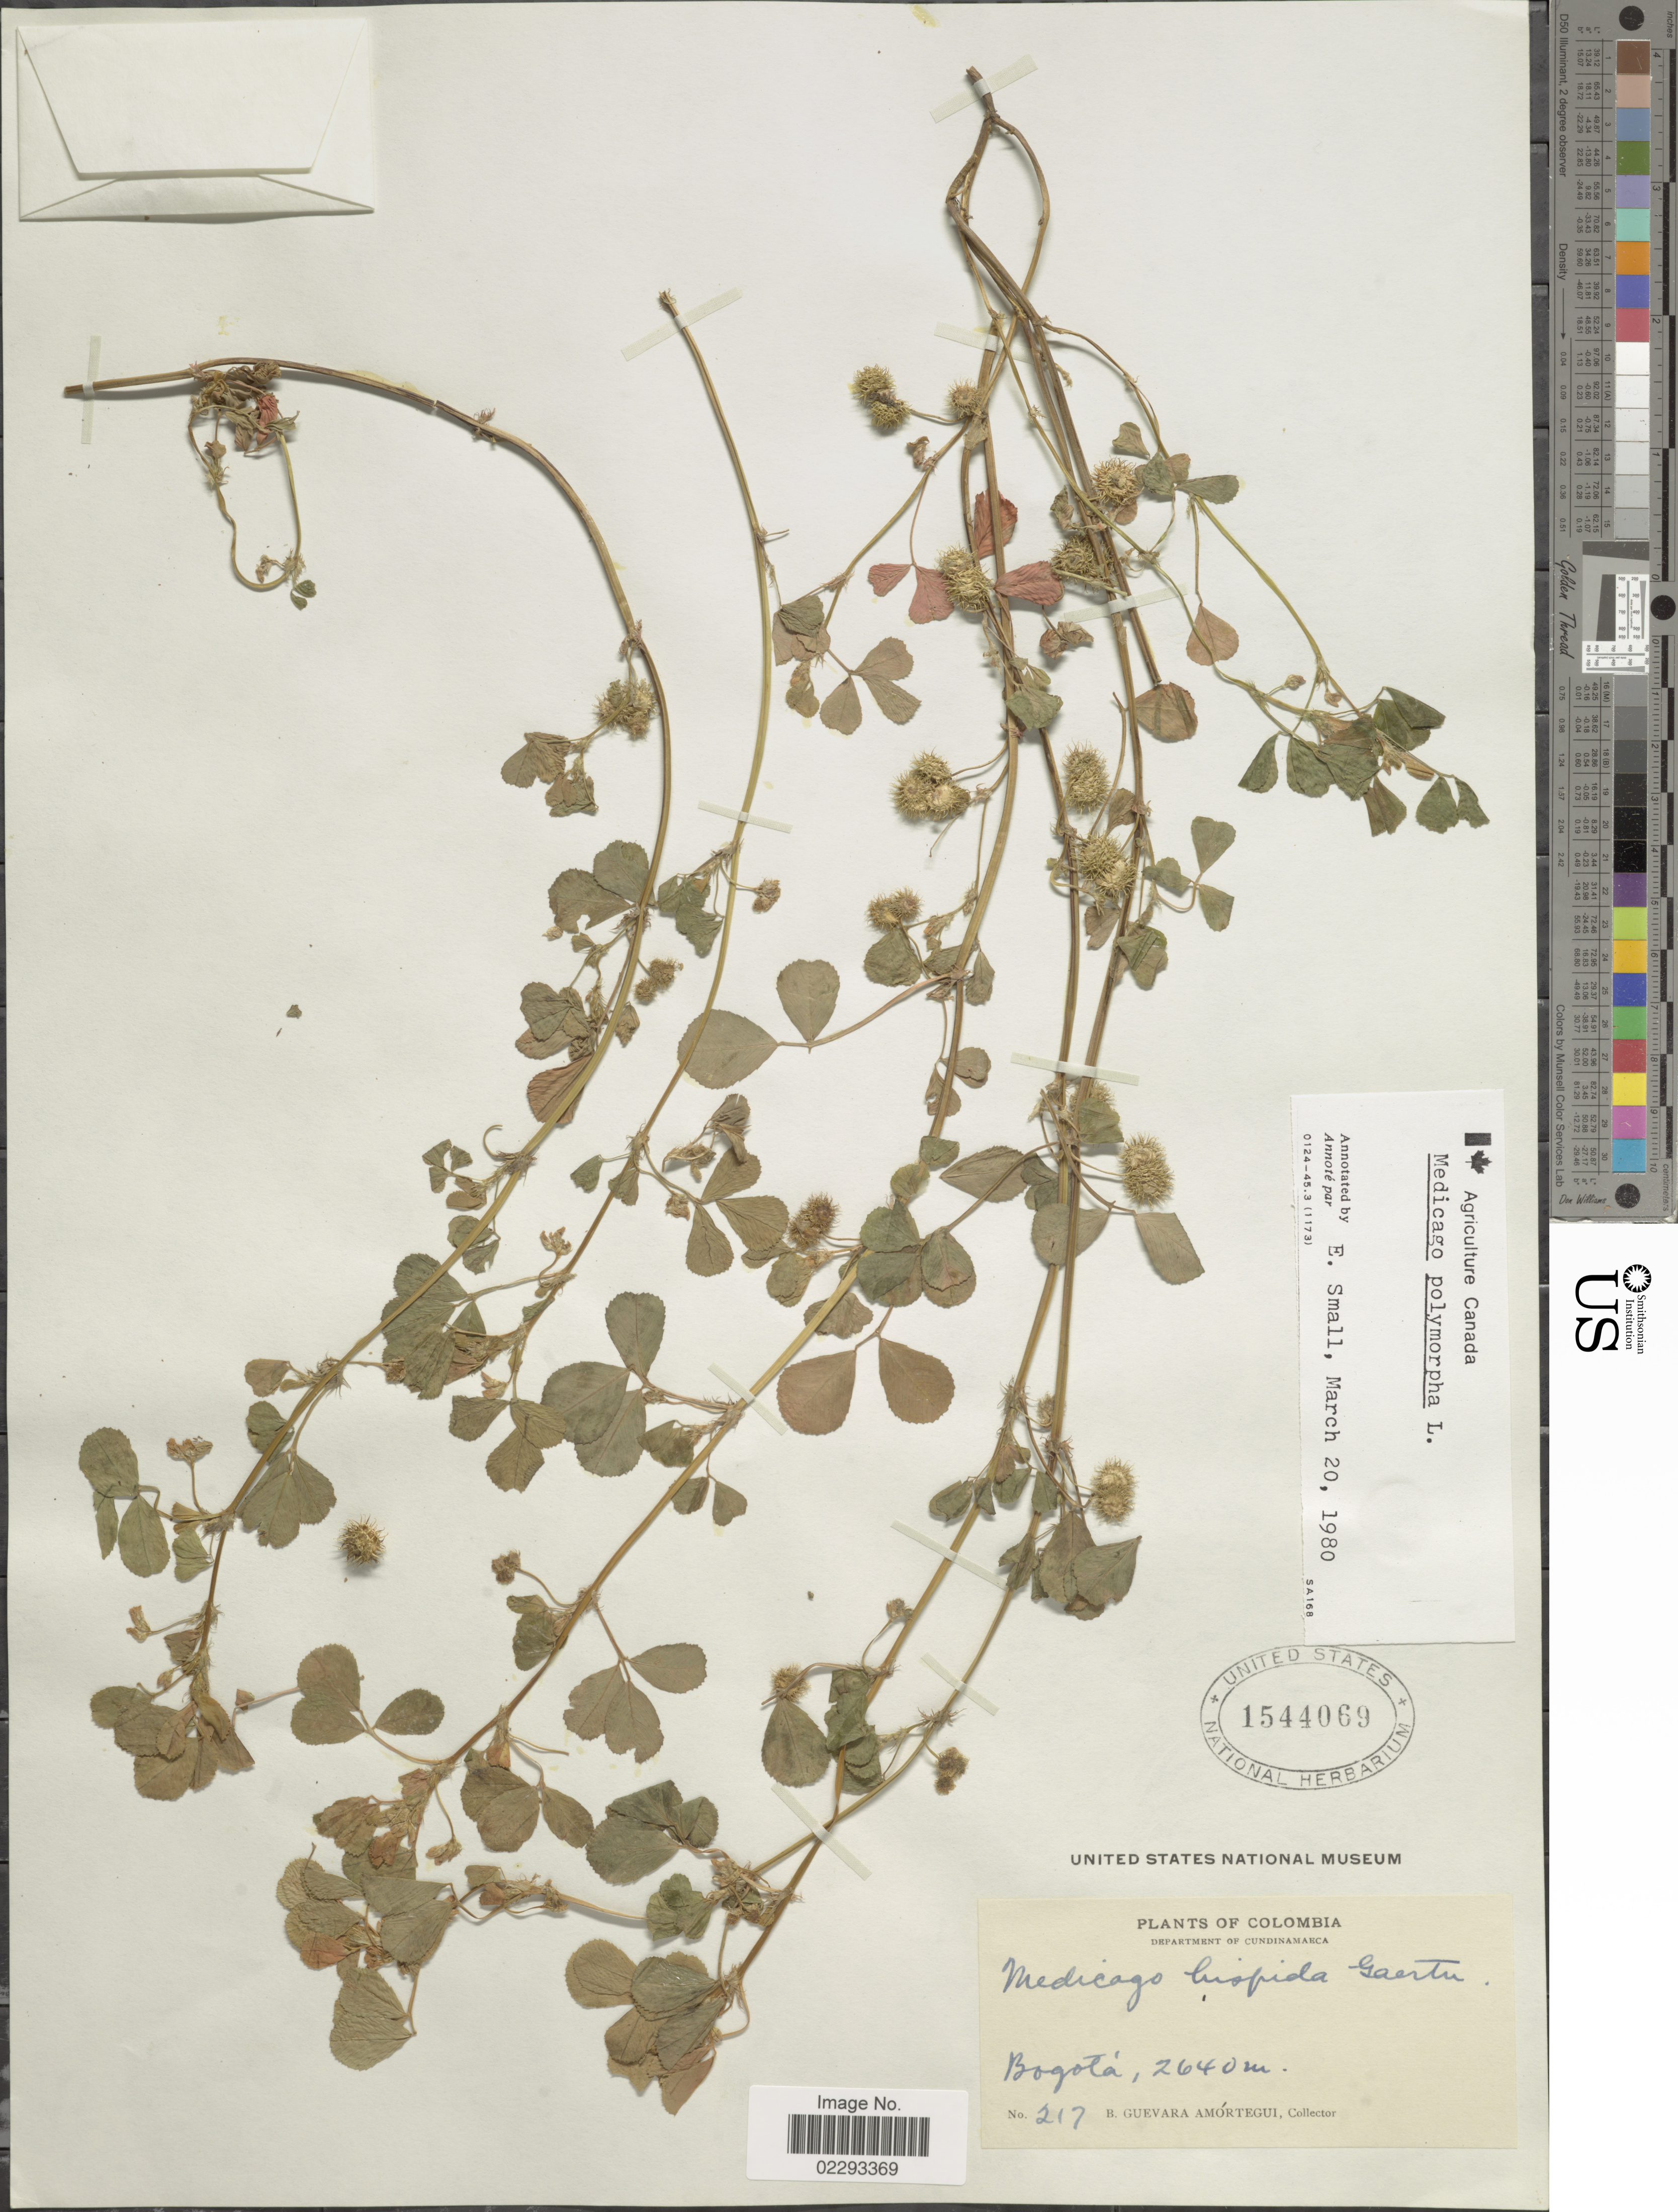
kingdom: Plantae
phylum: Tracheophyta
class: Magnoliopsida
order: Fabales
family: Fabaceae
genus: Medicago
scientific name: Medicago polymorpha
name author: L.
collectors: B. Guevara Amortegui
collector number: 217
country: Colombia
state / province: Bogota D.C.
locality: Cundinamarca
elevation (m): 2640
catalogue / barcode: US 1544069